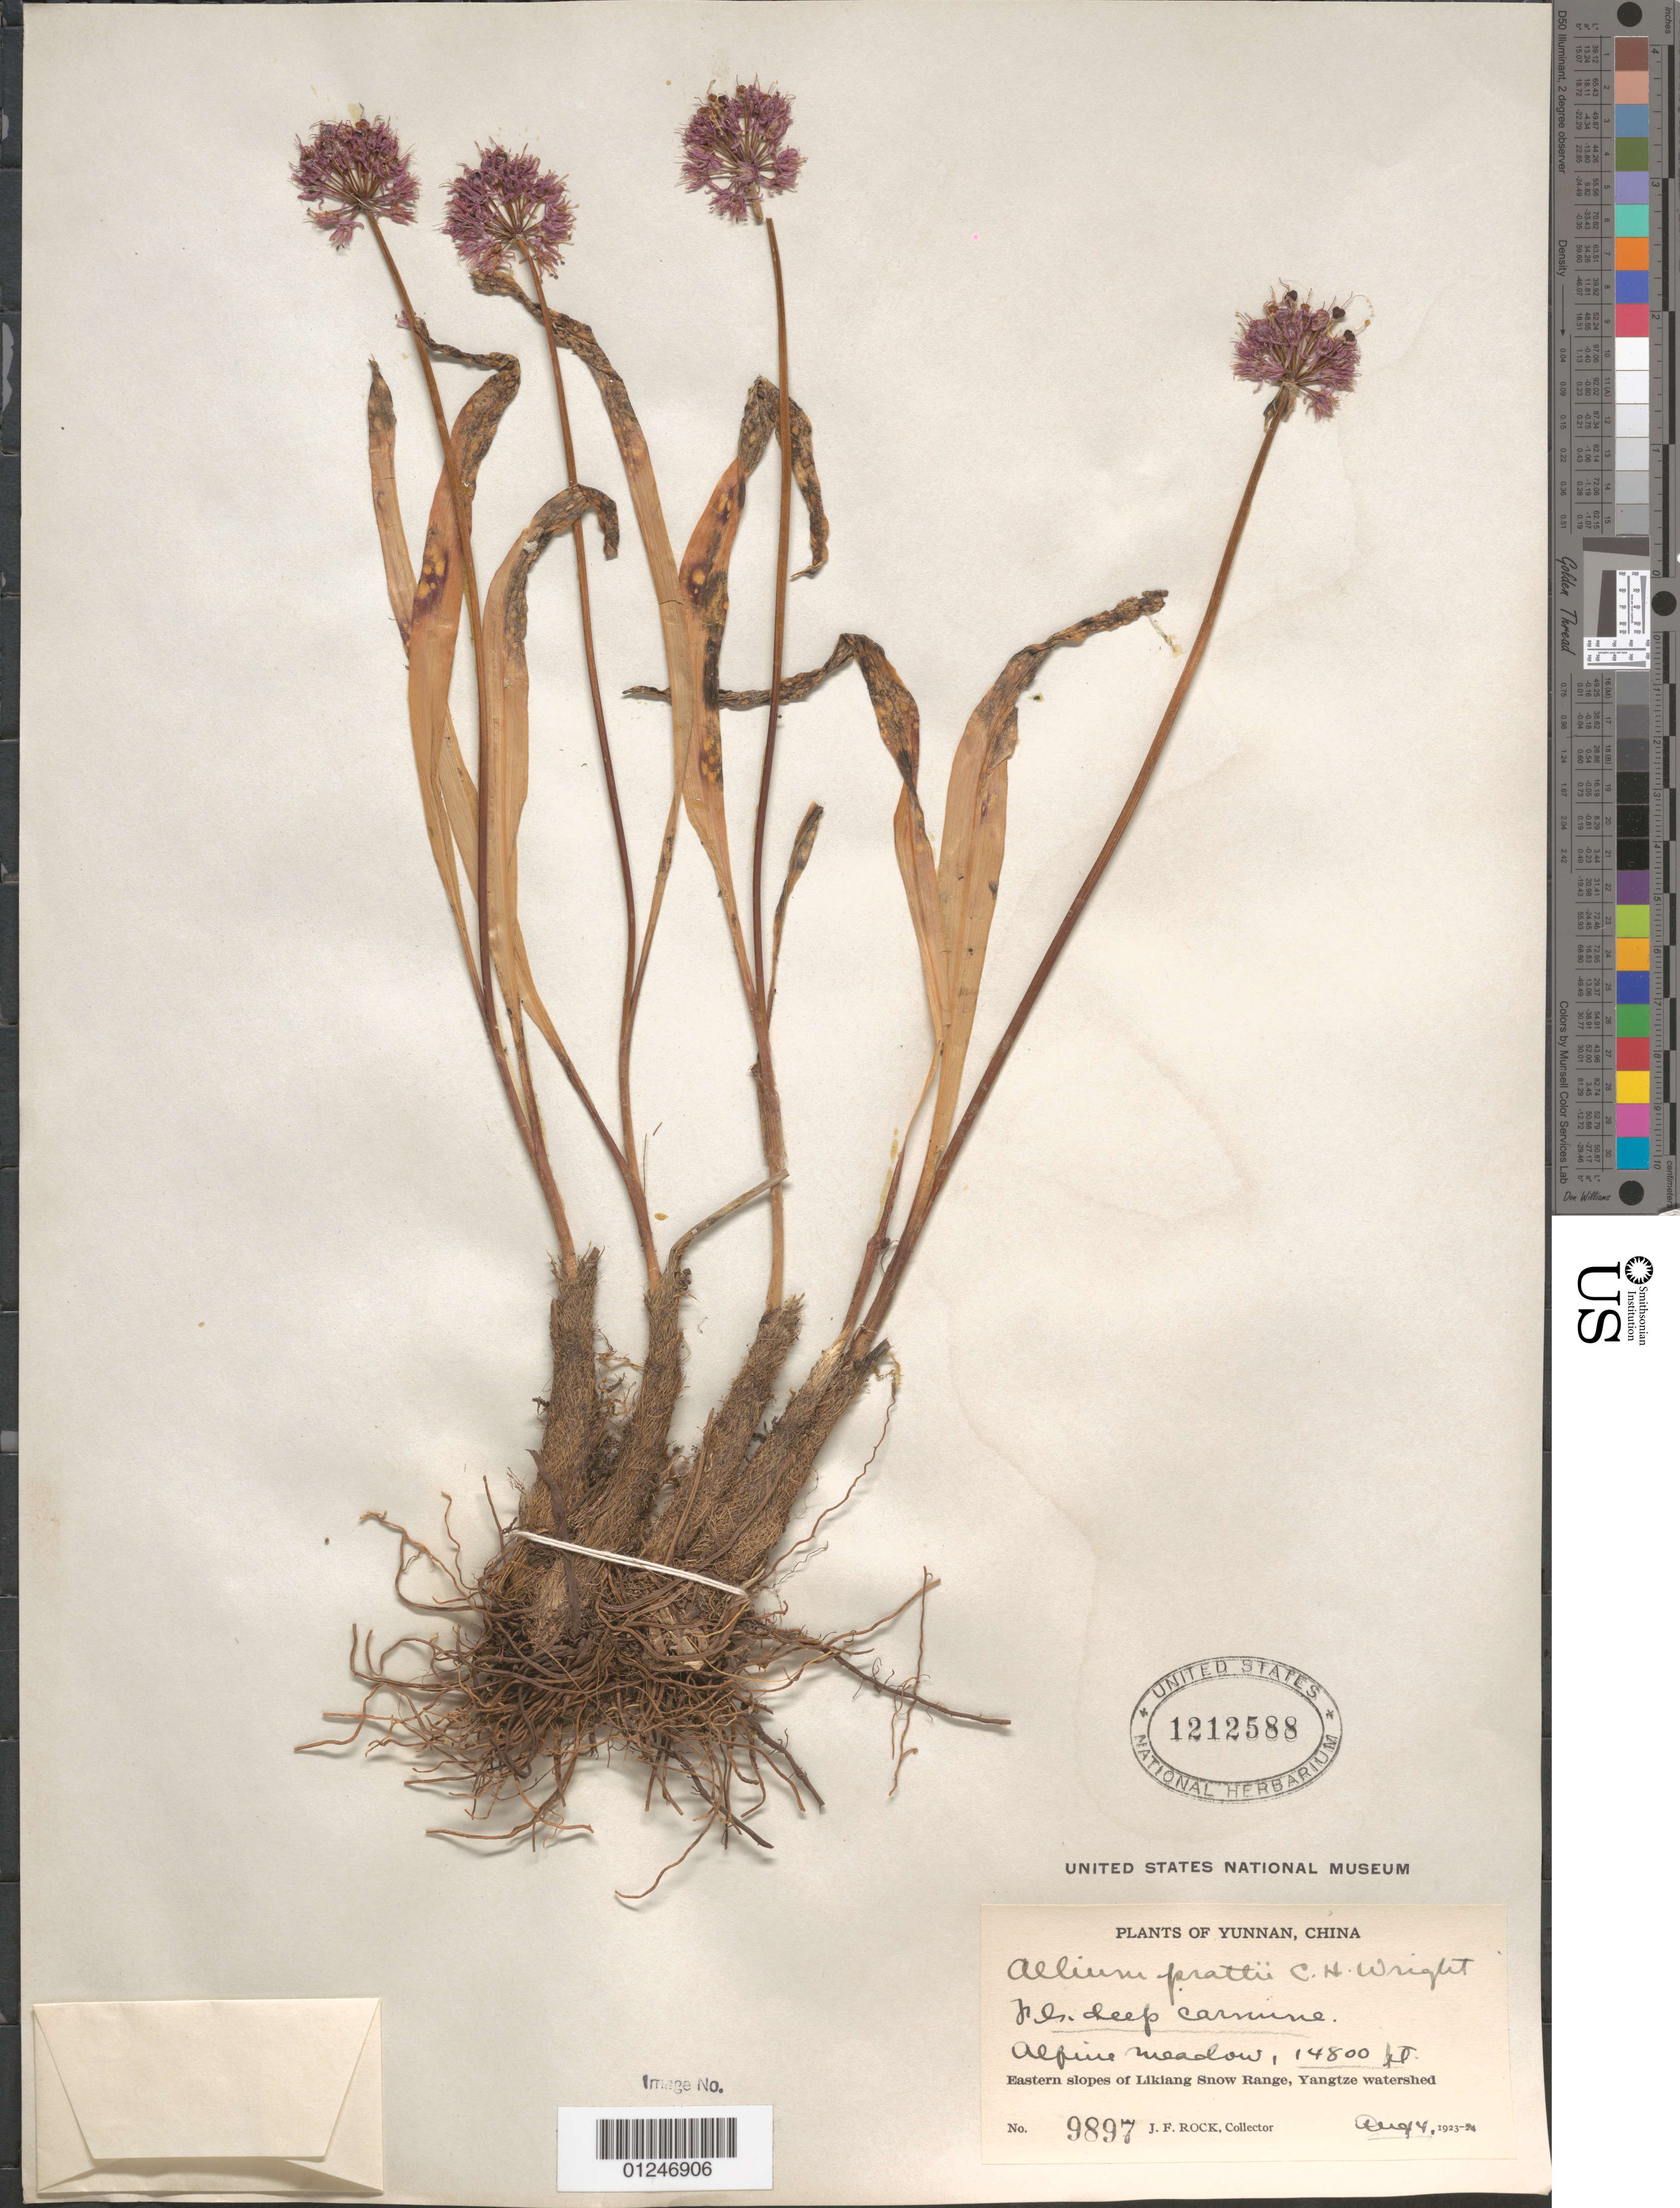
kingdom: Plantae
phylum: Tracheophyta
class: Liliopsida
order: Asparagales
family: Amaryllidaceae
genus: Allium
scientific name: Allium prattii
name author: C.H. Wright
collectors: J. Rock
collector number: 9897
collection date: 1923-08-04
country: China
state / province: Yunnan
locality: Eastern slopes of Likiang Snow Range, Yangtze watershed.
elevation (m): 4511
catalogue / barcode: US 1212588